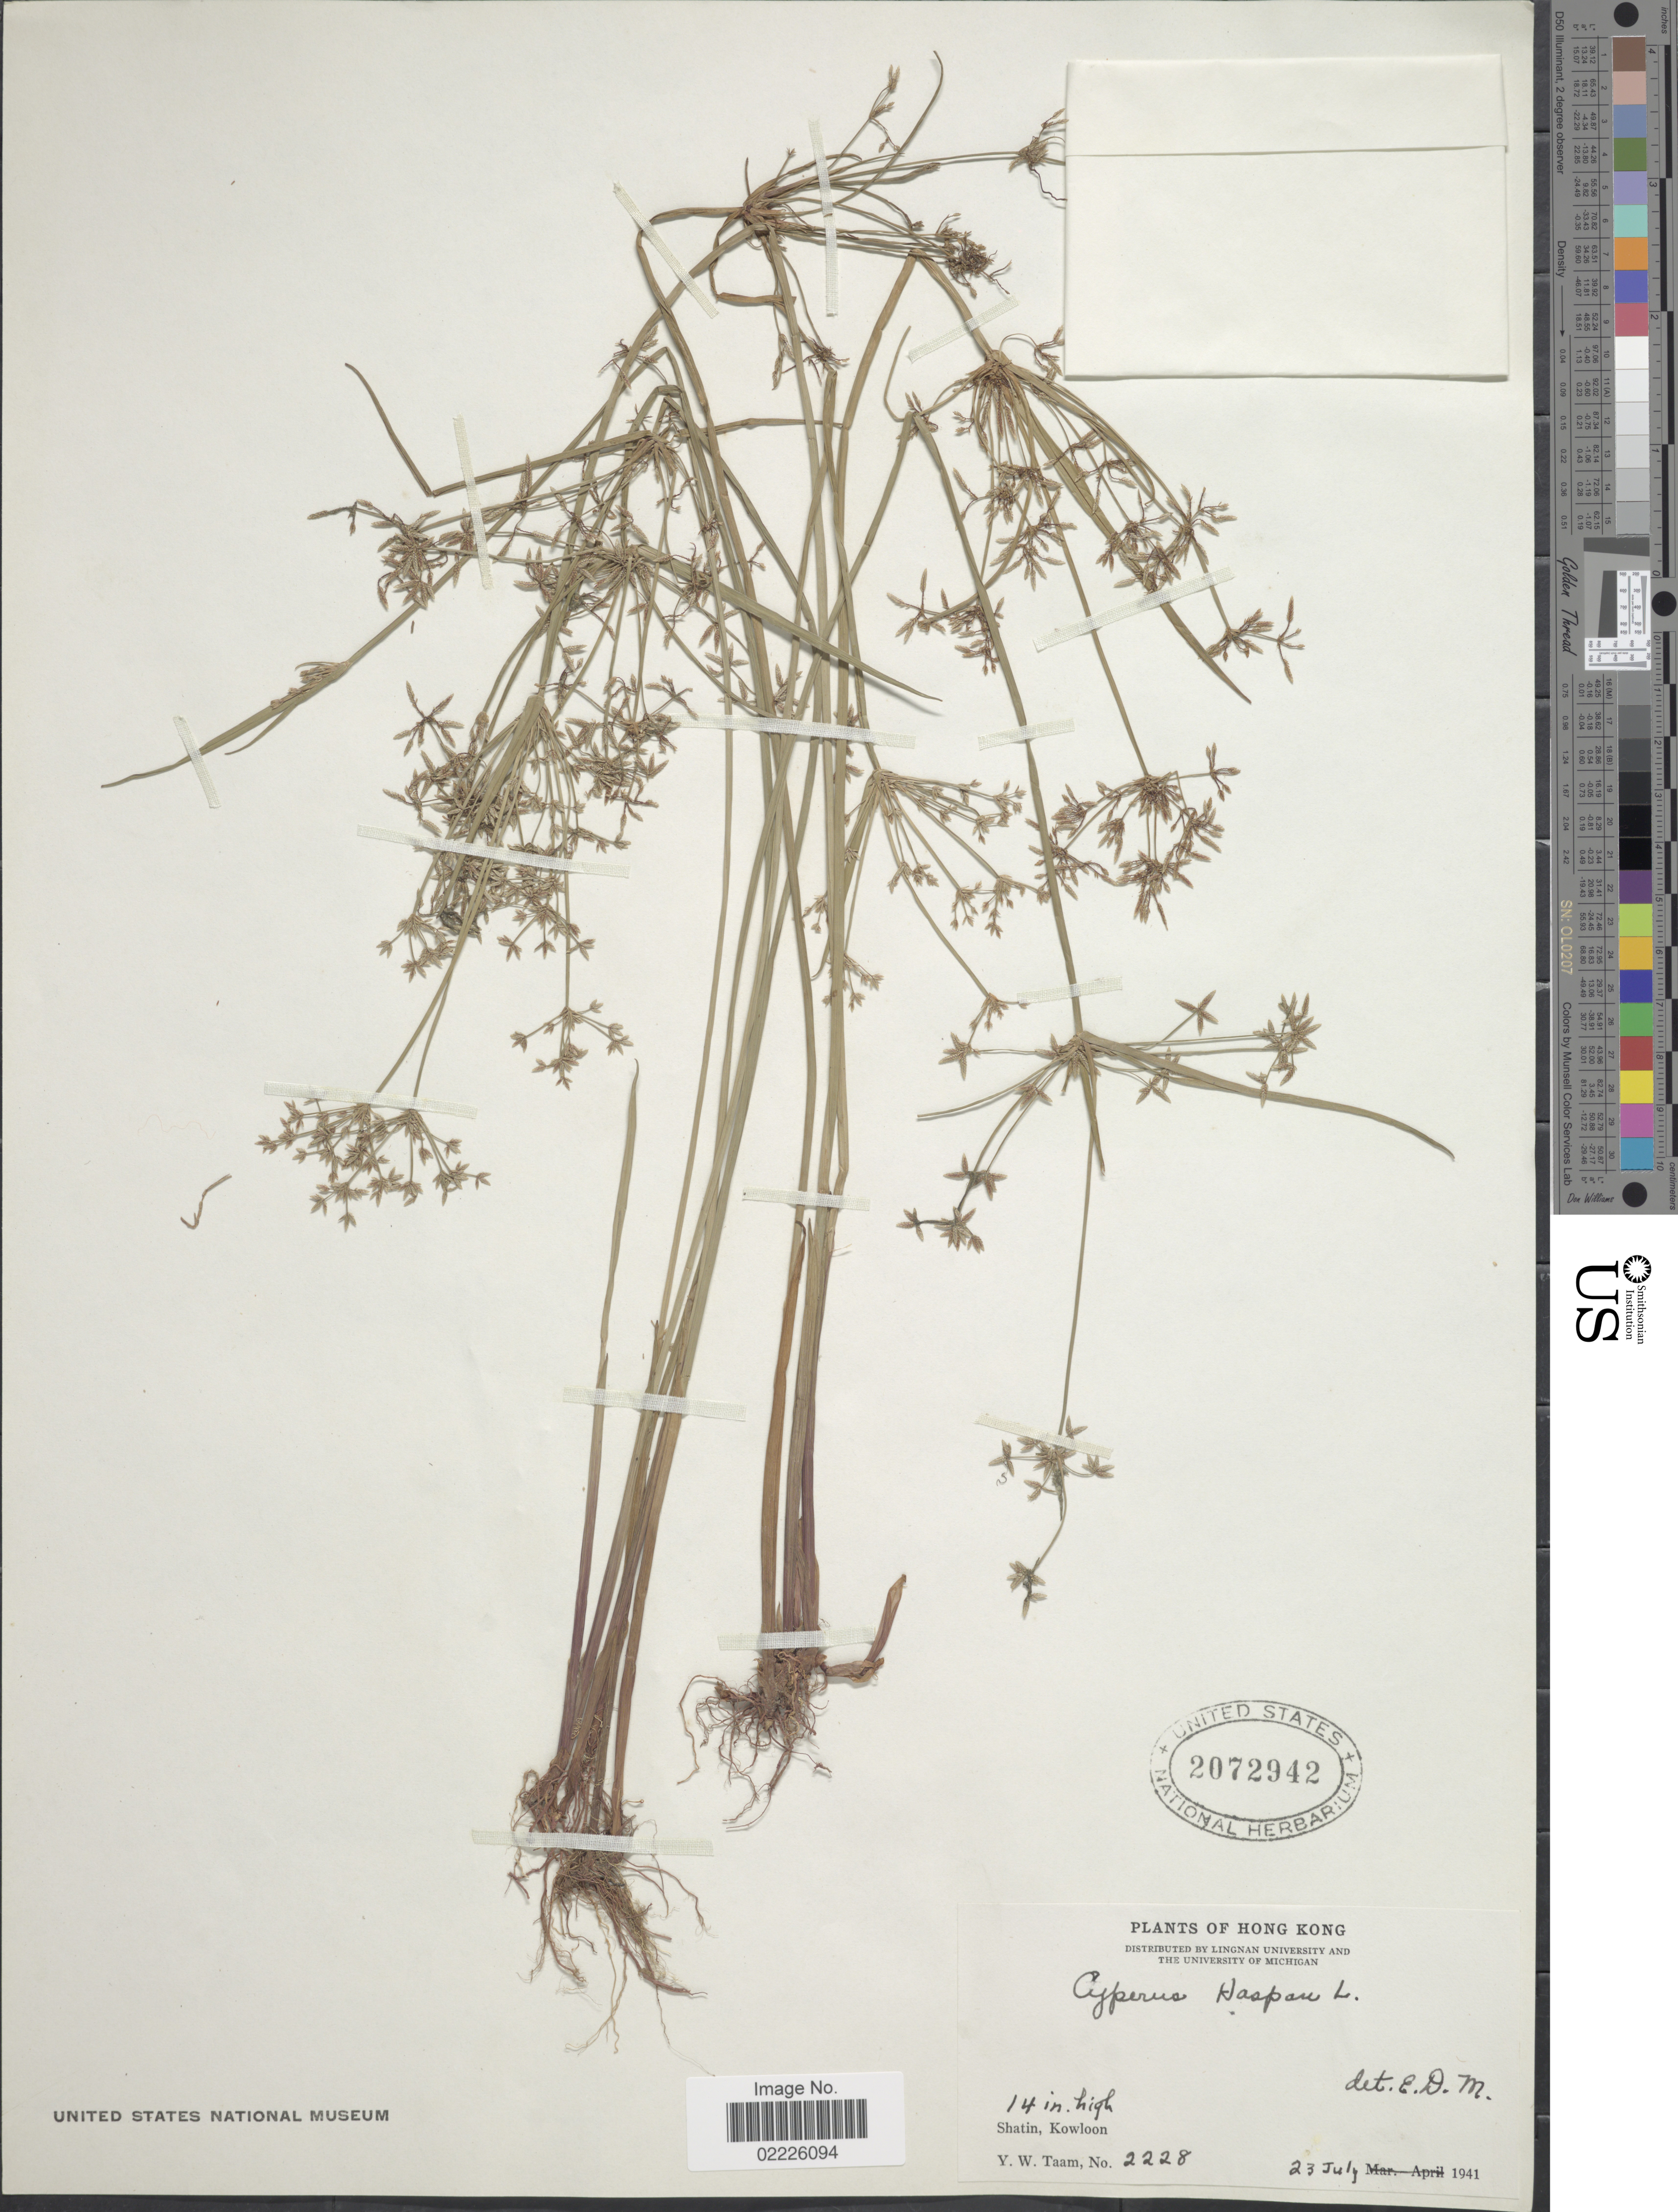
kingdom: Plantae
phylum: Tracheophyta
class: Liliopsida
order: Poales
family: Cyperaceae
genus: Cyperus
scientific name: Cyperus haspan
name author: L.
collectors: Y. W. Taam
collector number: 2228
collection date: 1941-07-23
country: China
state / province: Hong Kong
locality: Shatin, Kowloon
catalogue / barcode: US 2072942